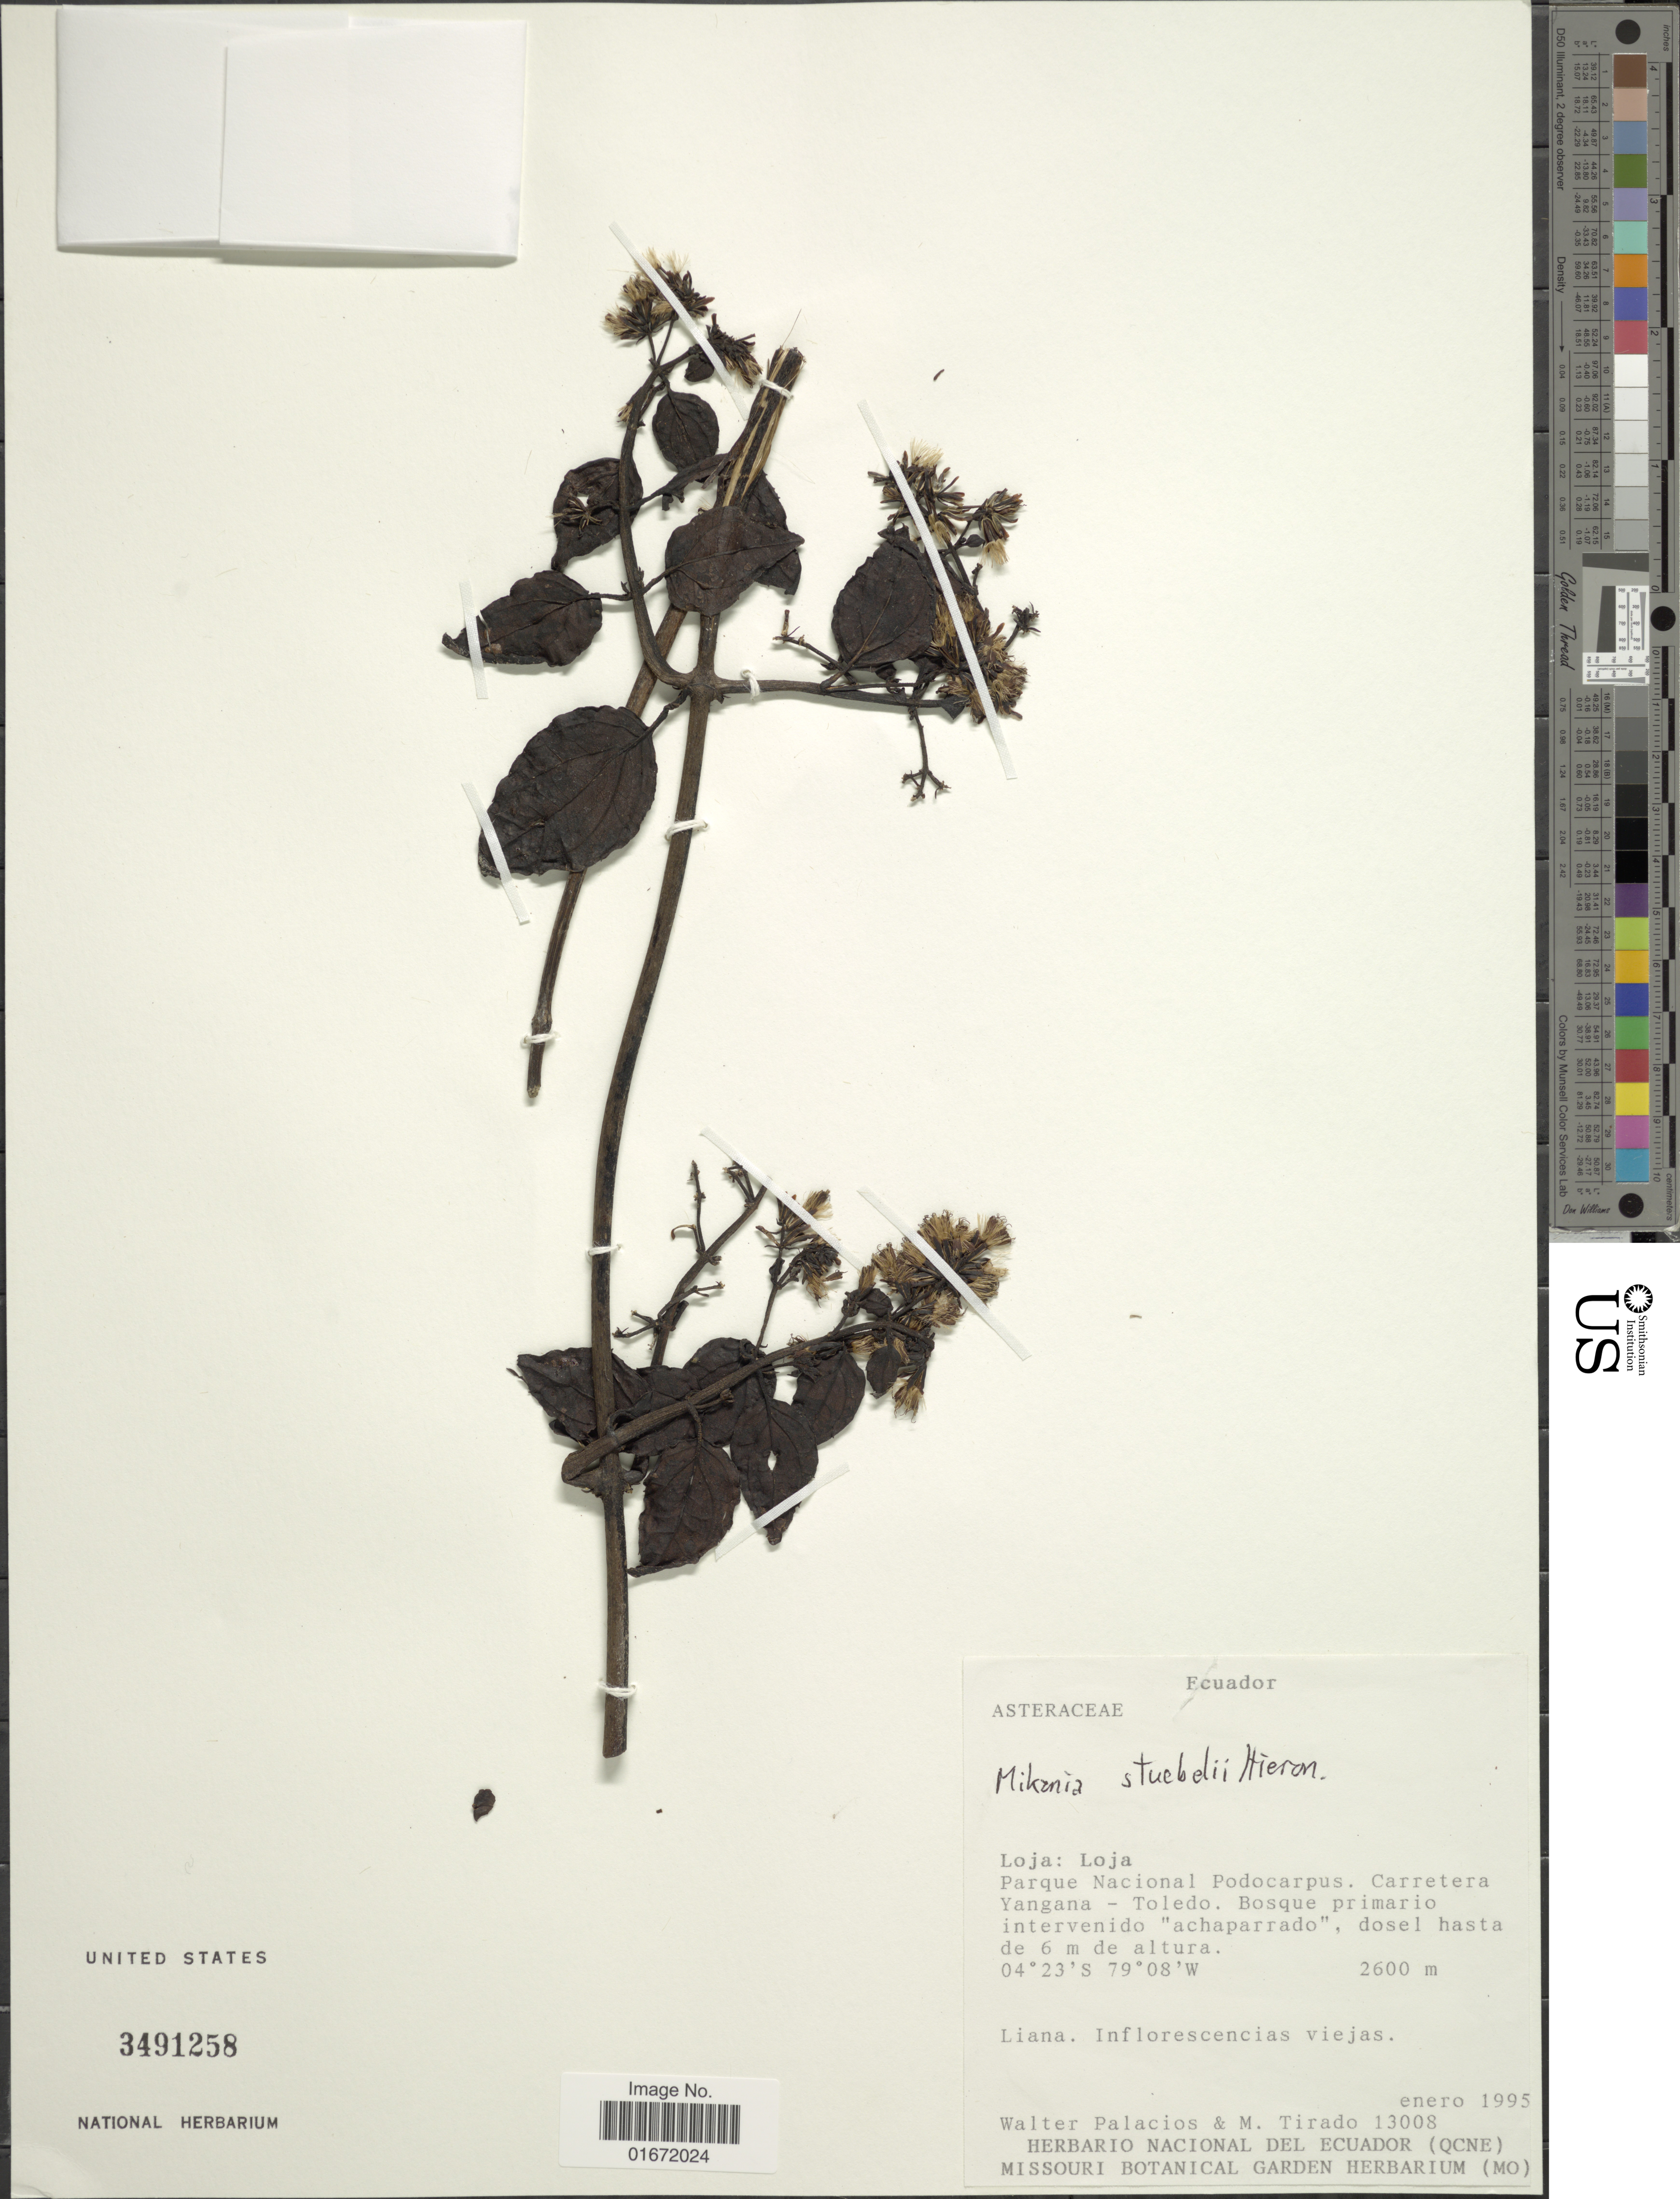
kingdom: Plantae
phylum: Tracheophyta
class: Magnoliopsida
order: Asterales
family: Asteraceae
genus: Mikania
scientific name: Mikania stuebelii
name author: Hieron.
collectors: W. Palacios & M. Tirado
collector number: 13008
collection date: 1995-01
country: Ecuador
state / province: Loja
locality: Loja: Loja. Parque Nacional Podocarpus. Carretera Yangana - Toledo.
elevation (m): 2600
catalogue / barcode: US 3491258